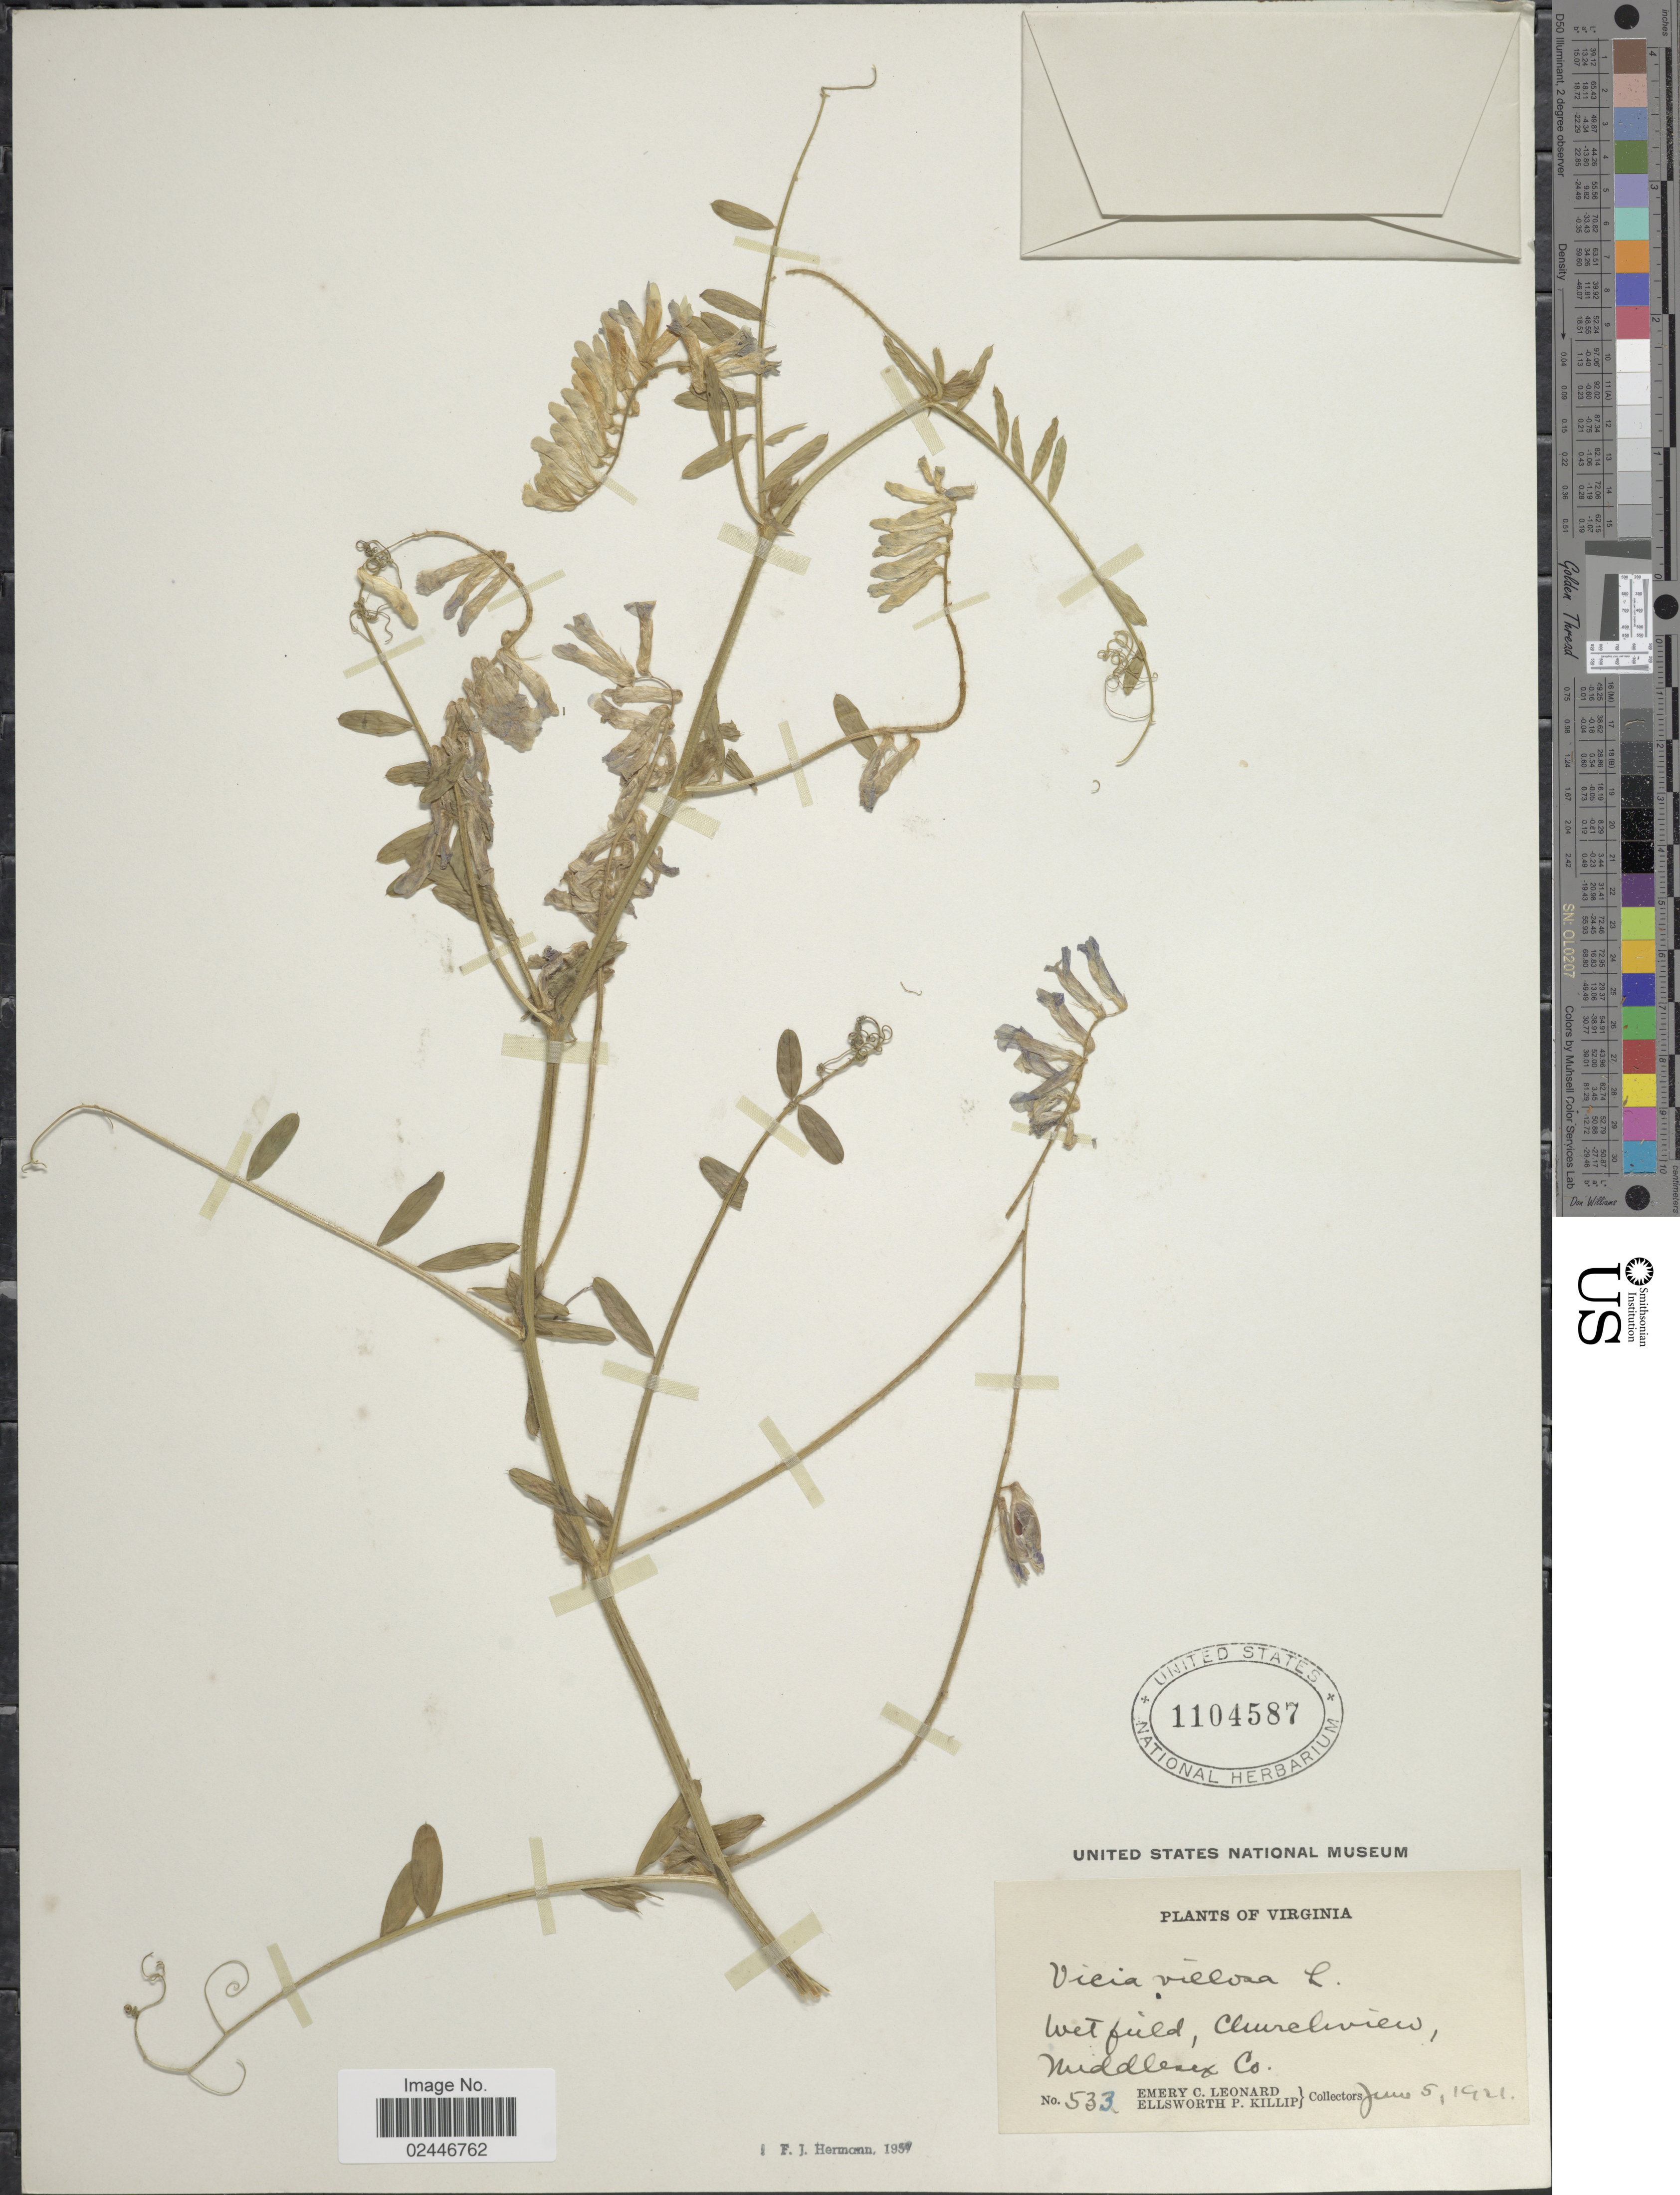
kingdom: Plantae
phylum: Tracheophyta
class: Magnoliopsida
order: Fabales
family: Fabaceae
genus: Vicia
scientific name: Vicia villosa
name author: Roth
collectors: E. C. Leonard & E. P. Killip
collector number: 533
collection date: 1921-06-05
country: United States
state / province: Virginia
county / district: Middlesex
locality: Wet field, Churchview, Middlesex Co.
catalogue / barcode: US 1104587